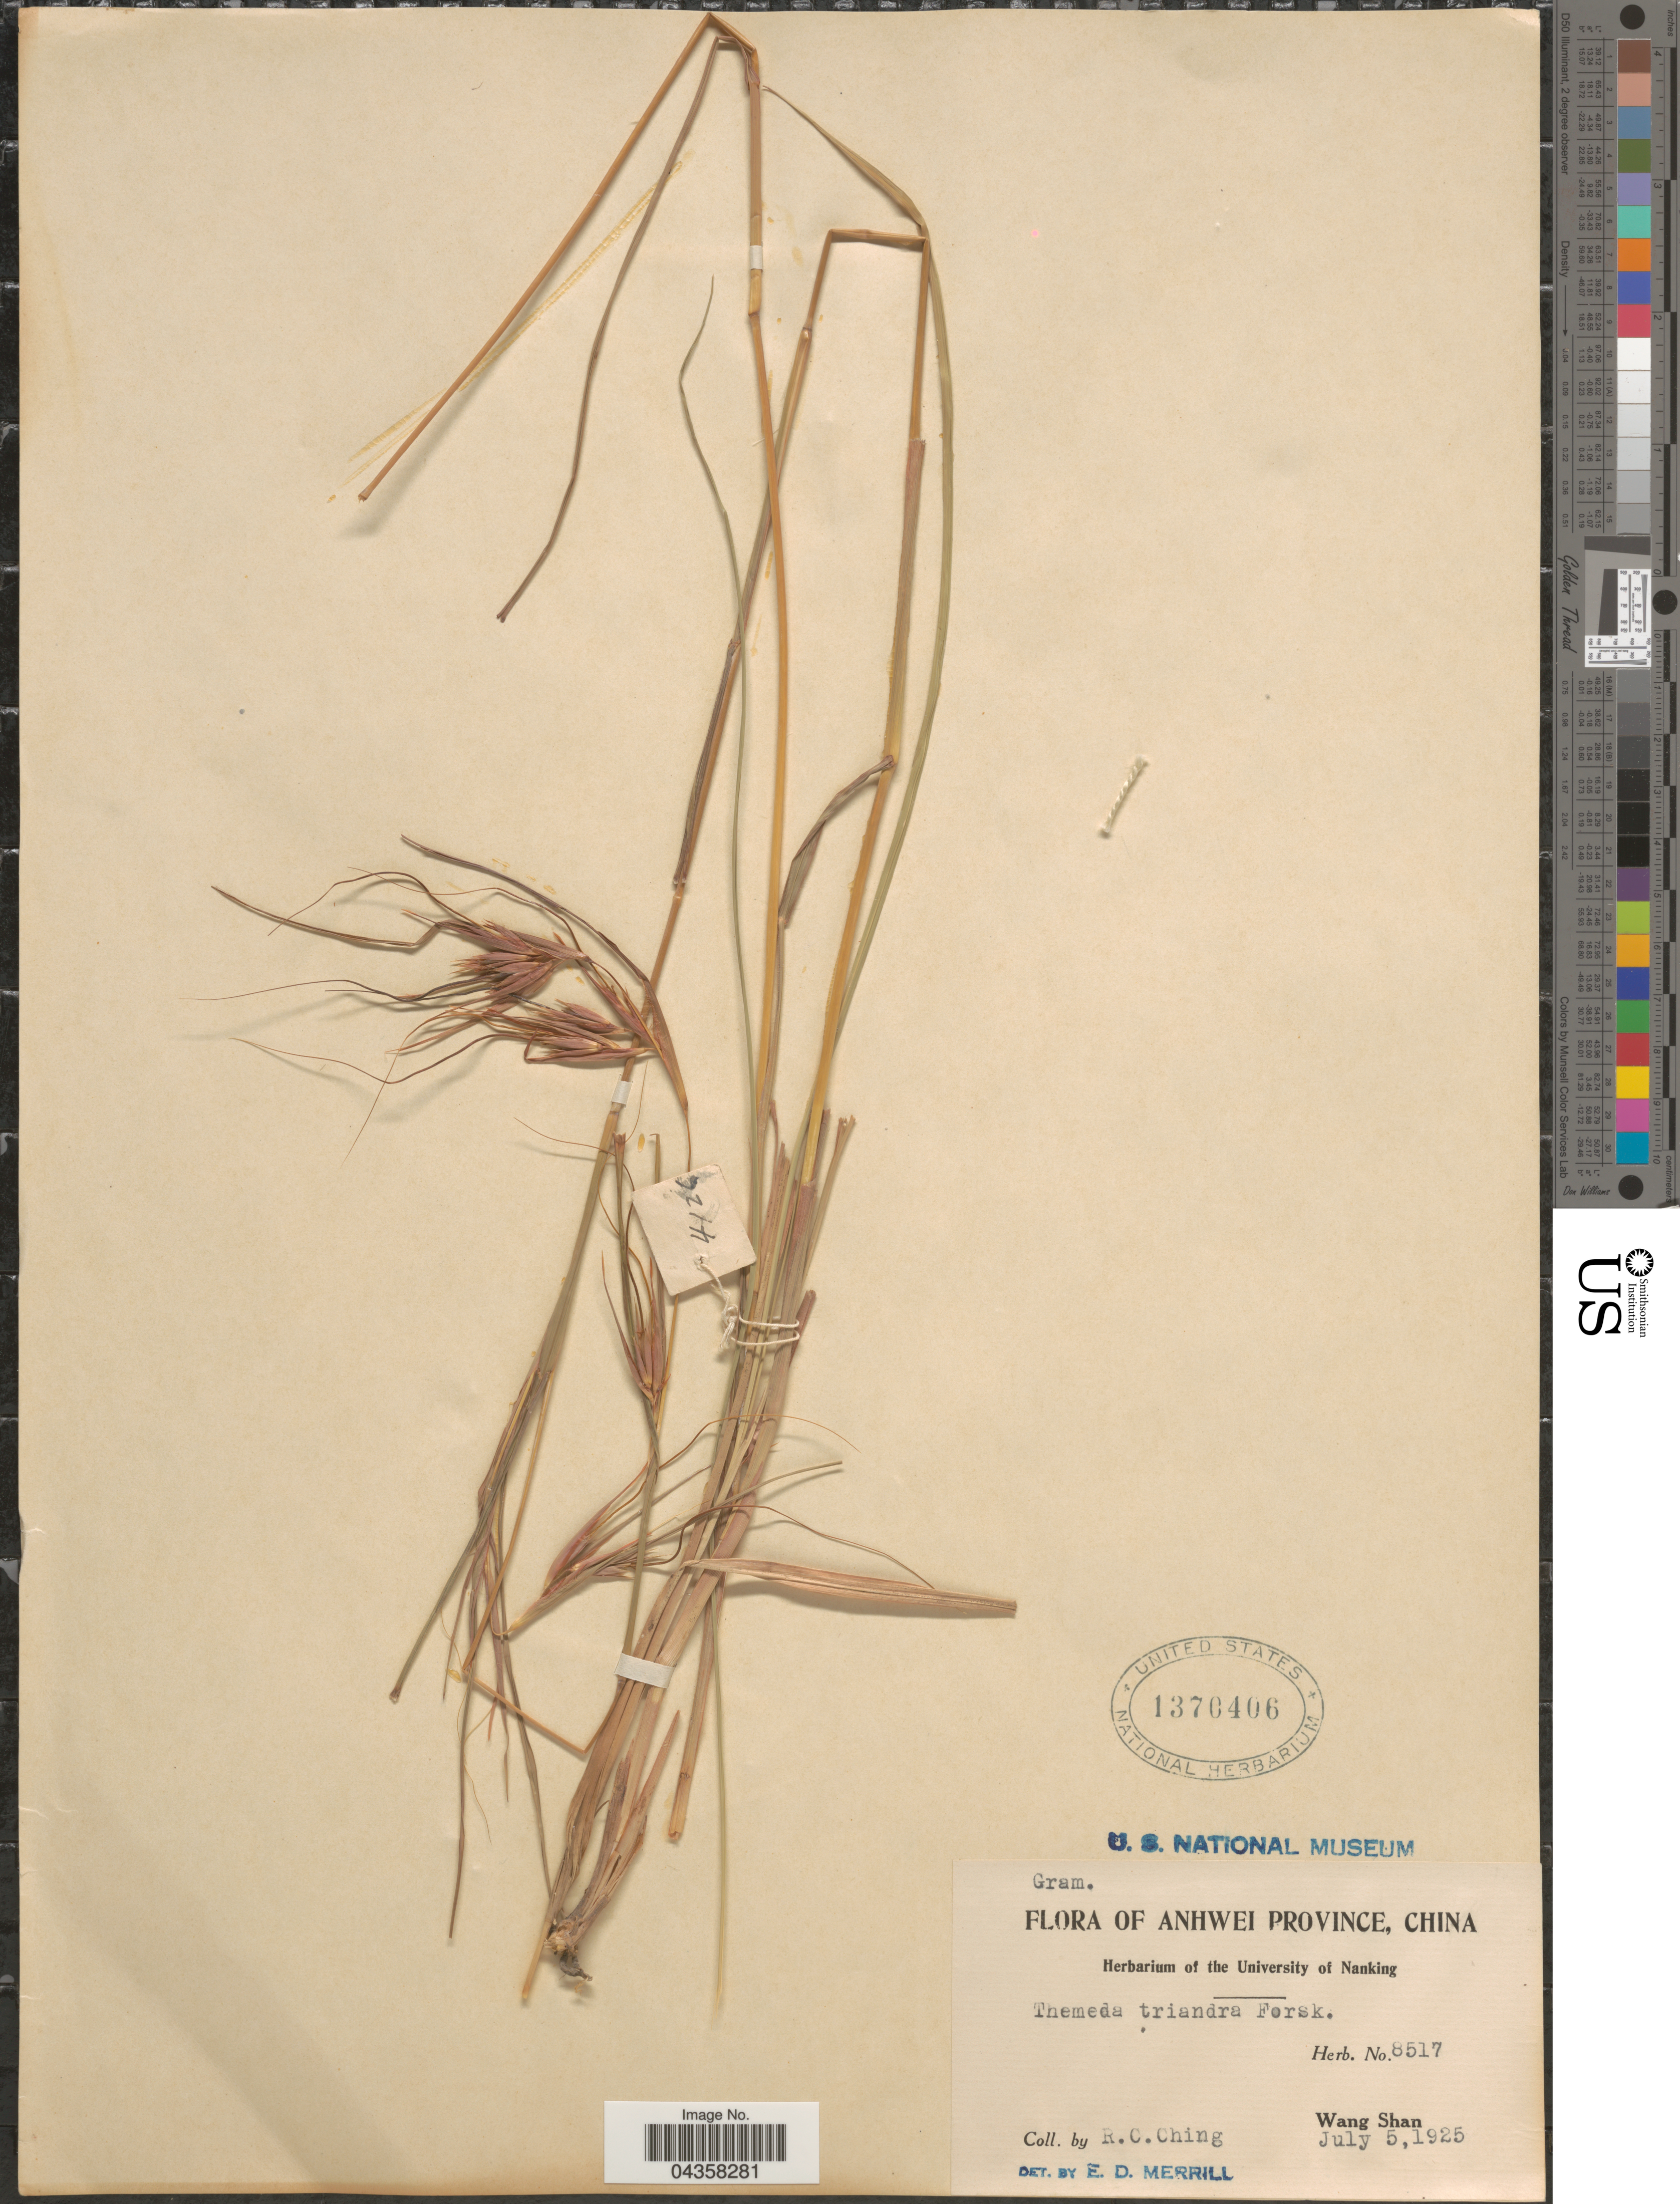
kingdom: Plantae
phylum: Tracheophyta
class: Liliopsida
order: Poales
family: Poaceae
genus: Themeda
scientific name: Themeda triandra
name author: Forssk.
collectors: R. C. Ching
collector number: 8517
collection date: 1925-07-05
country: China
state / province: Anhui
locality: Anhwei Province. Wang Shan.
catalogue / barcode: US 1370406